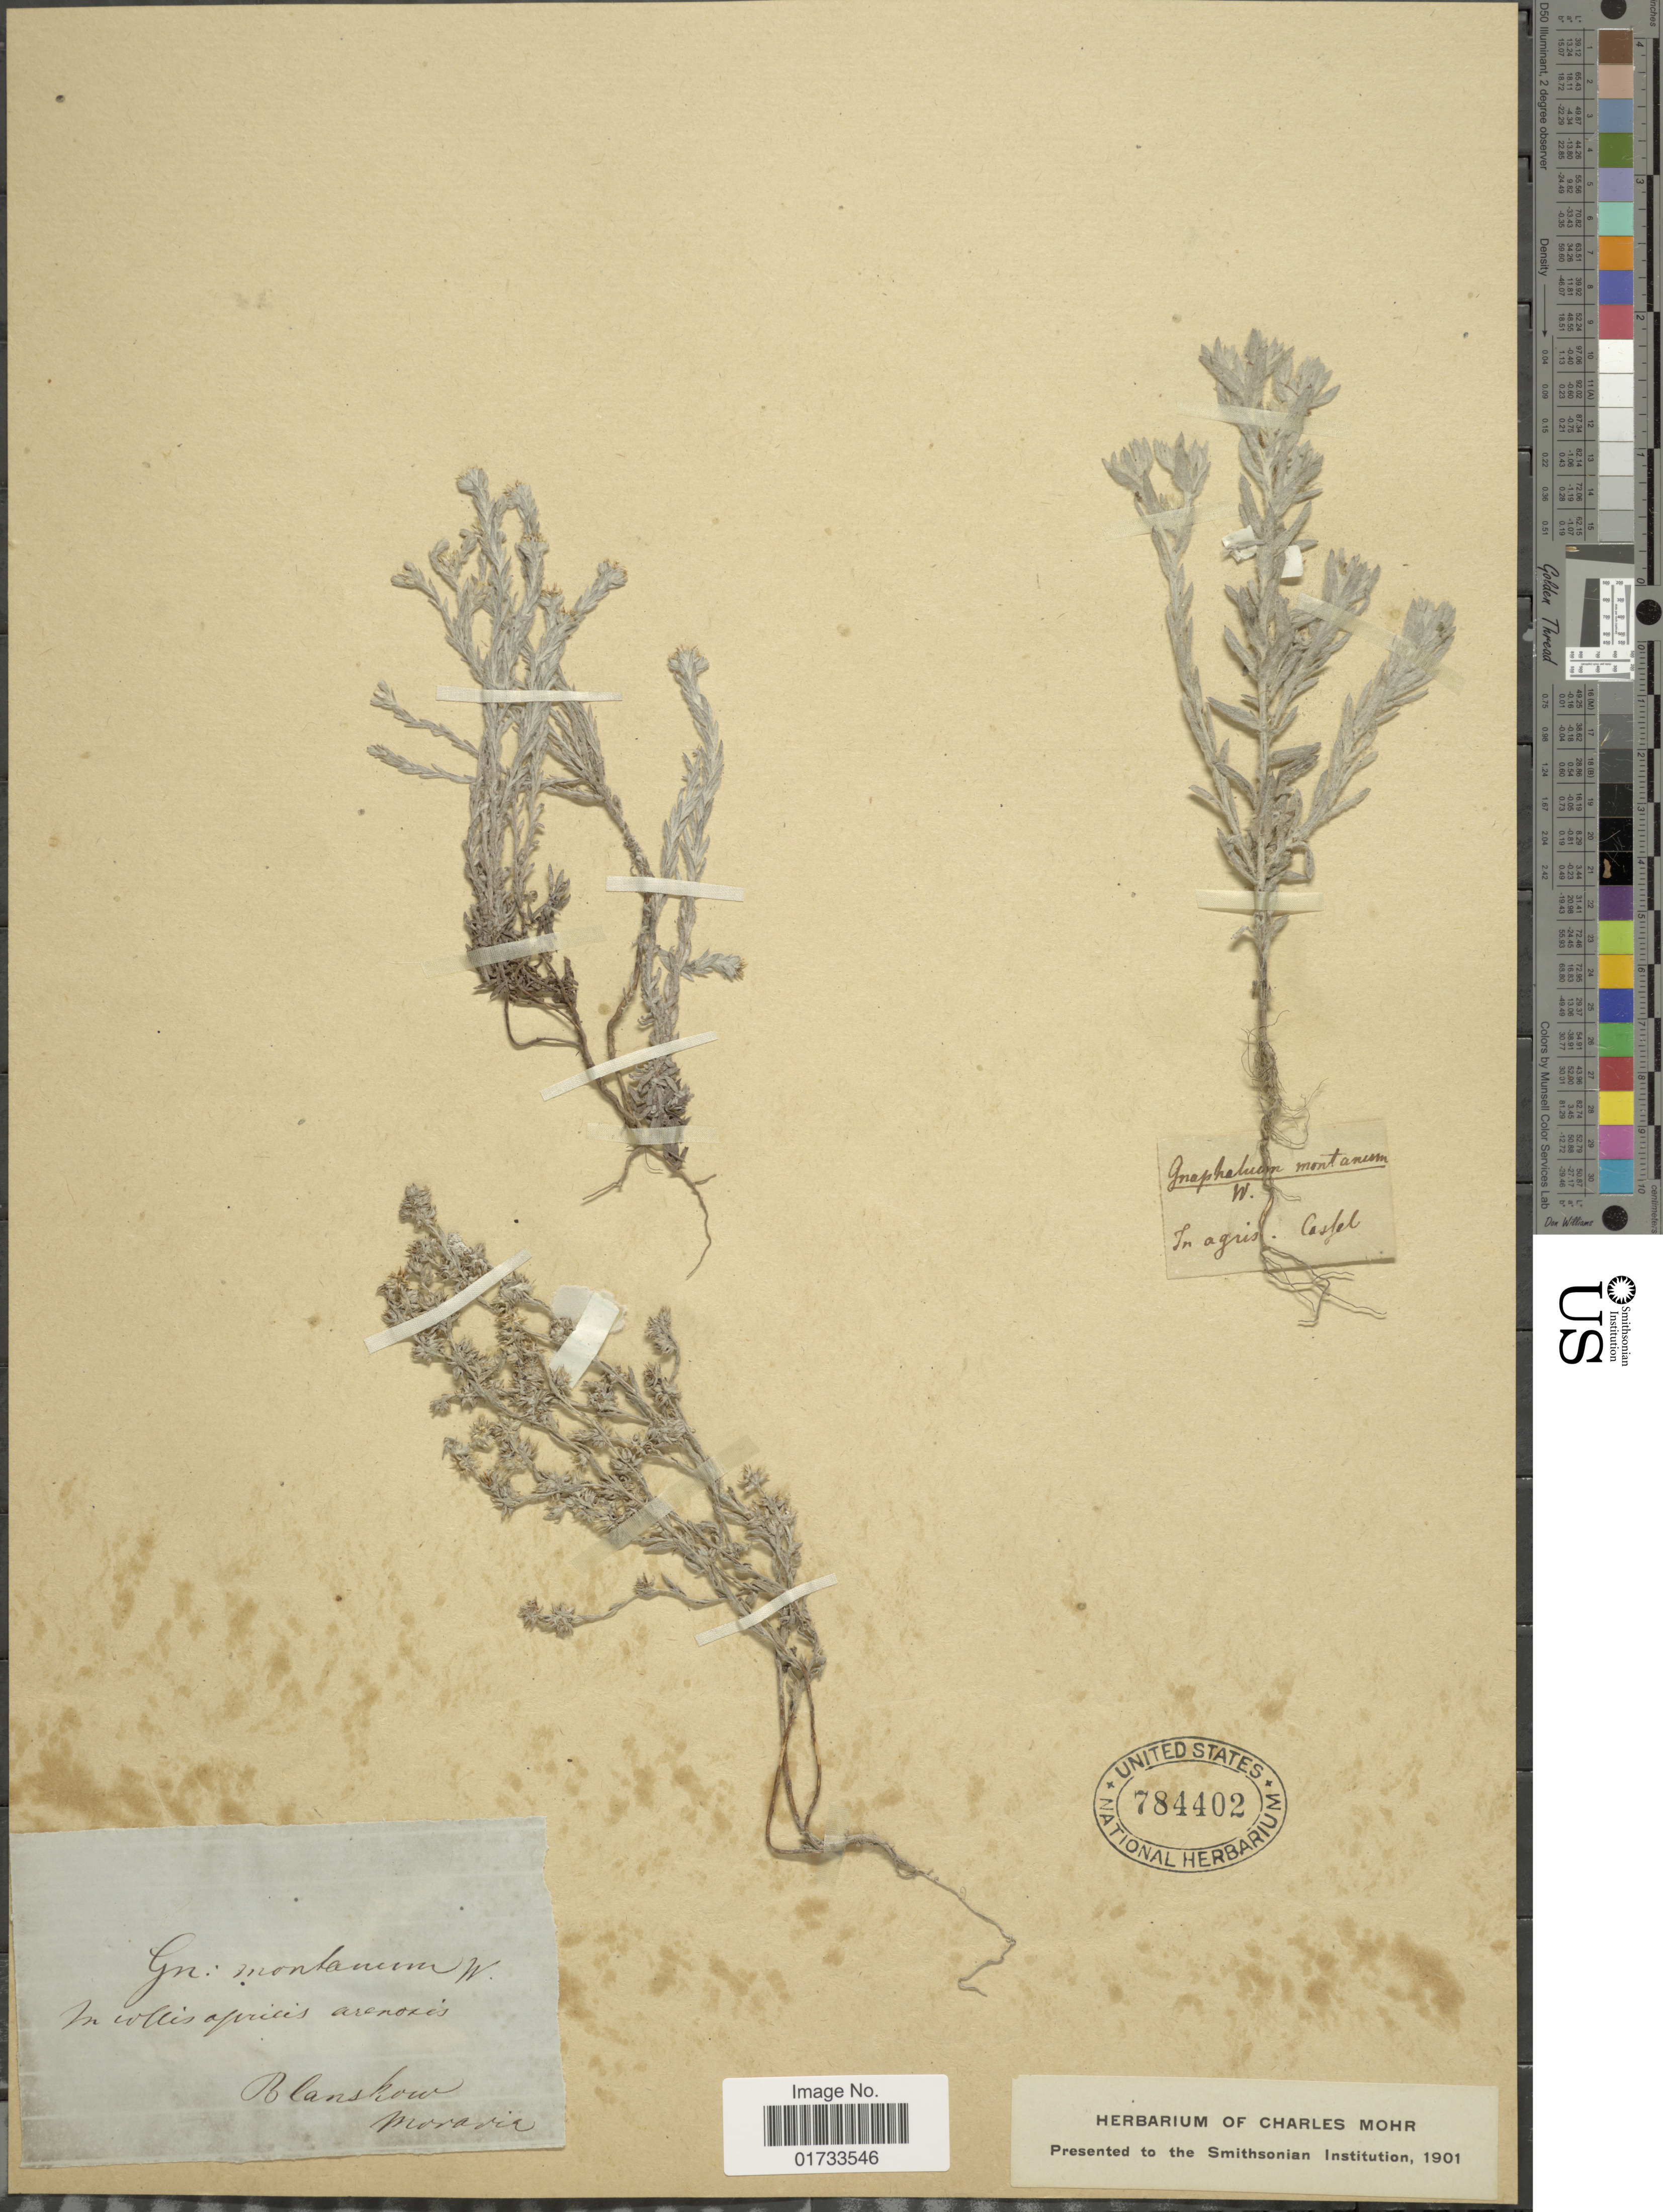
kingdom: Plantae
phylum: Tracheophyta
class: Magnoliopsida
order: Asterales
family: Asteraceae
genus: Antennaria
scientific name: Antennaria dioica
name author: (L.) Gaertn.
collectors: Cassel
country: Czechia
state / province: South Moravian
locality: In willis aprices arenois, Blanskow, Moraria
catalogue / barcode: US 784402